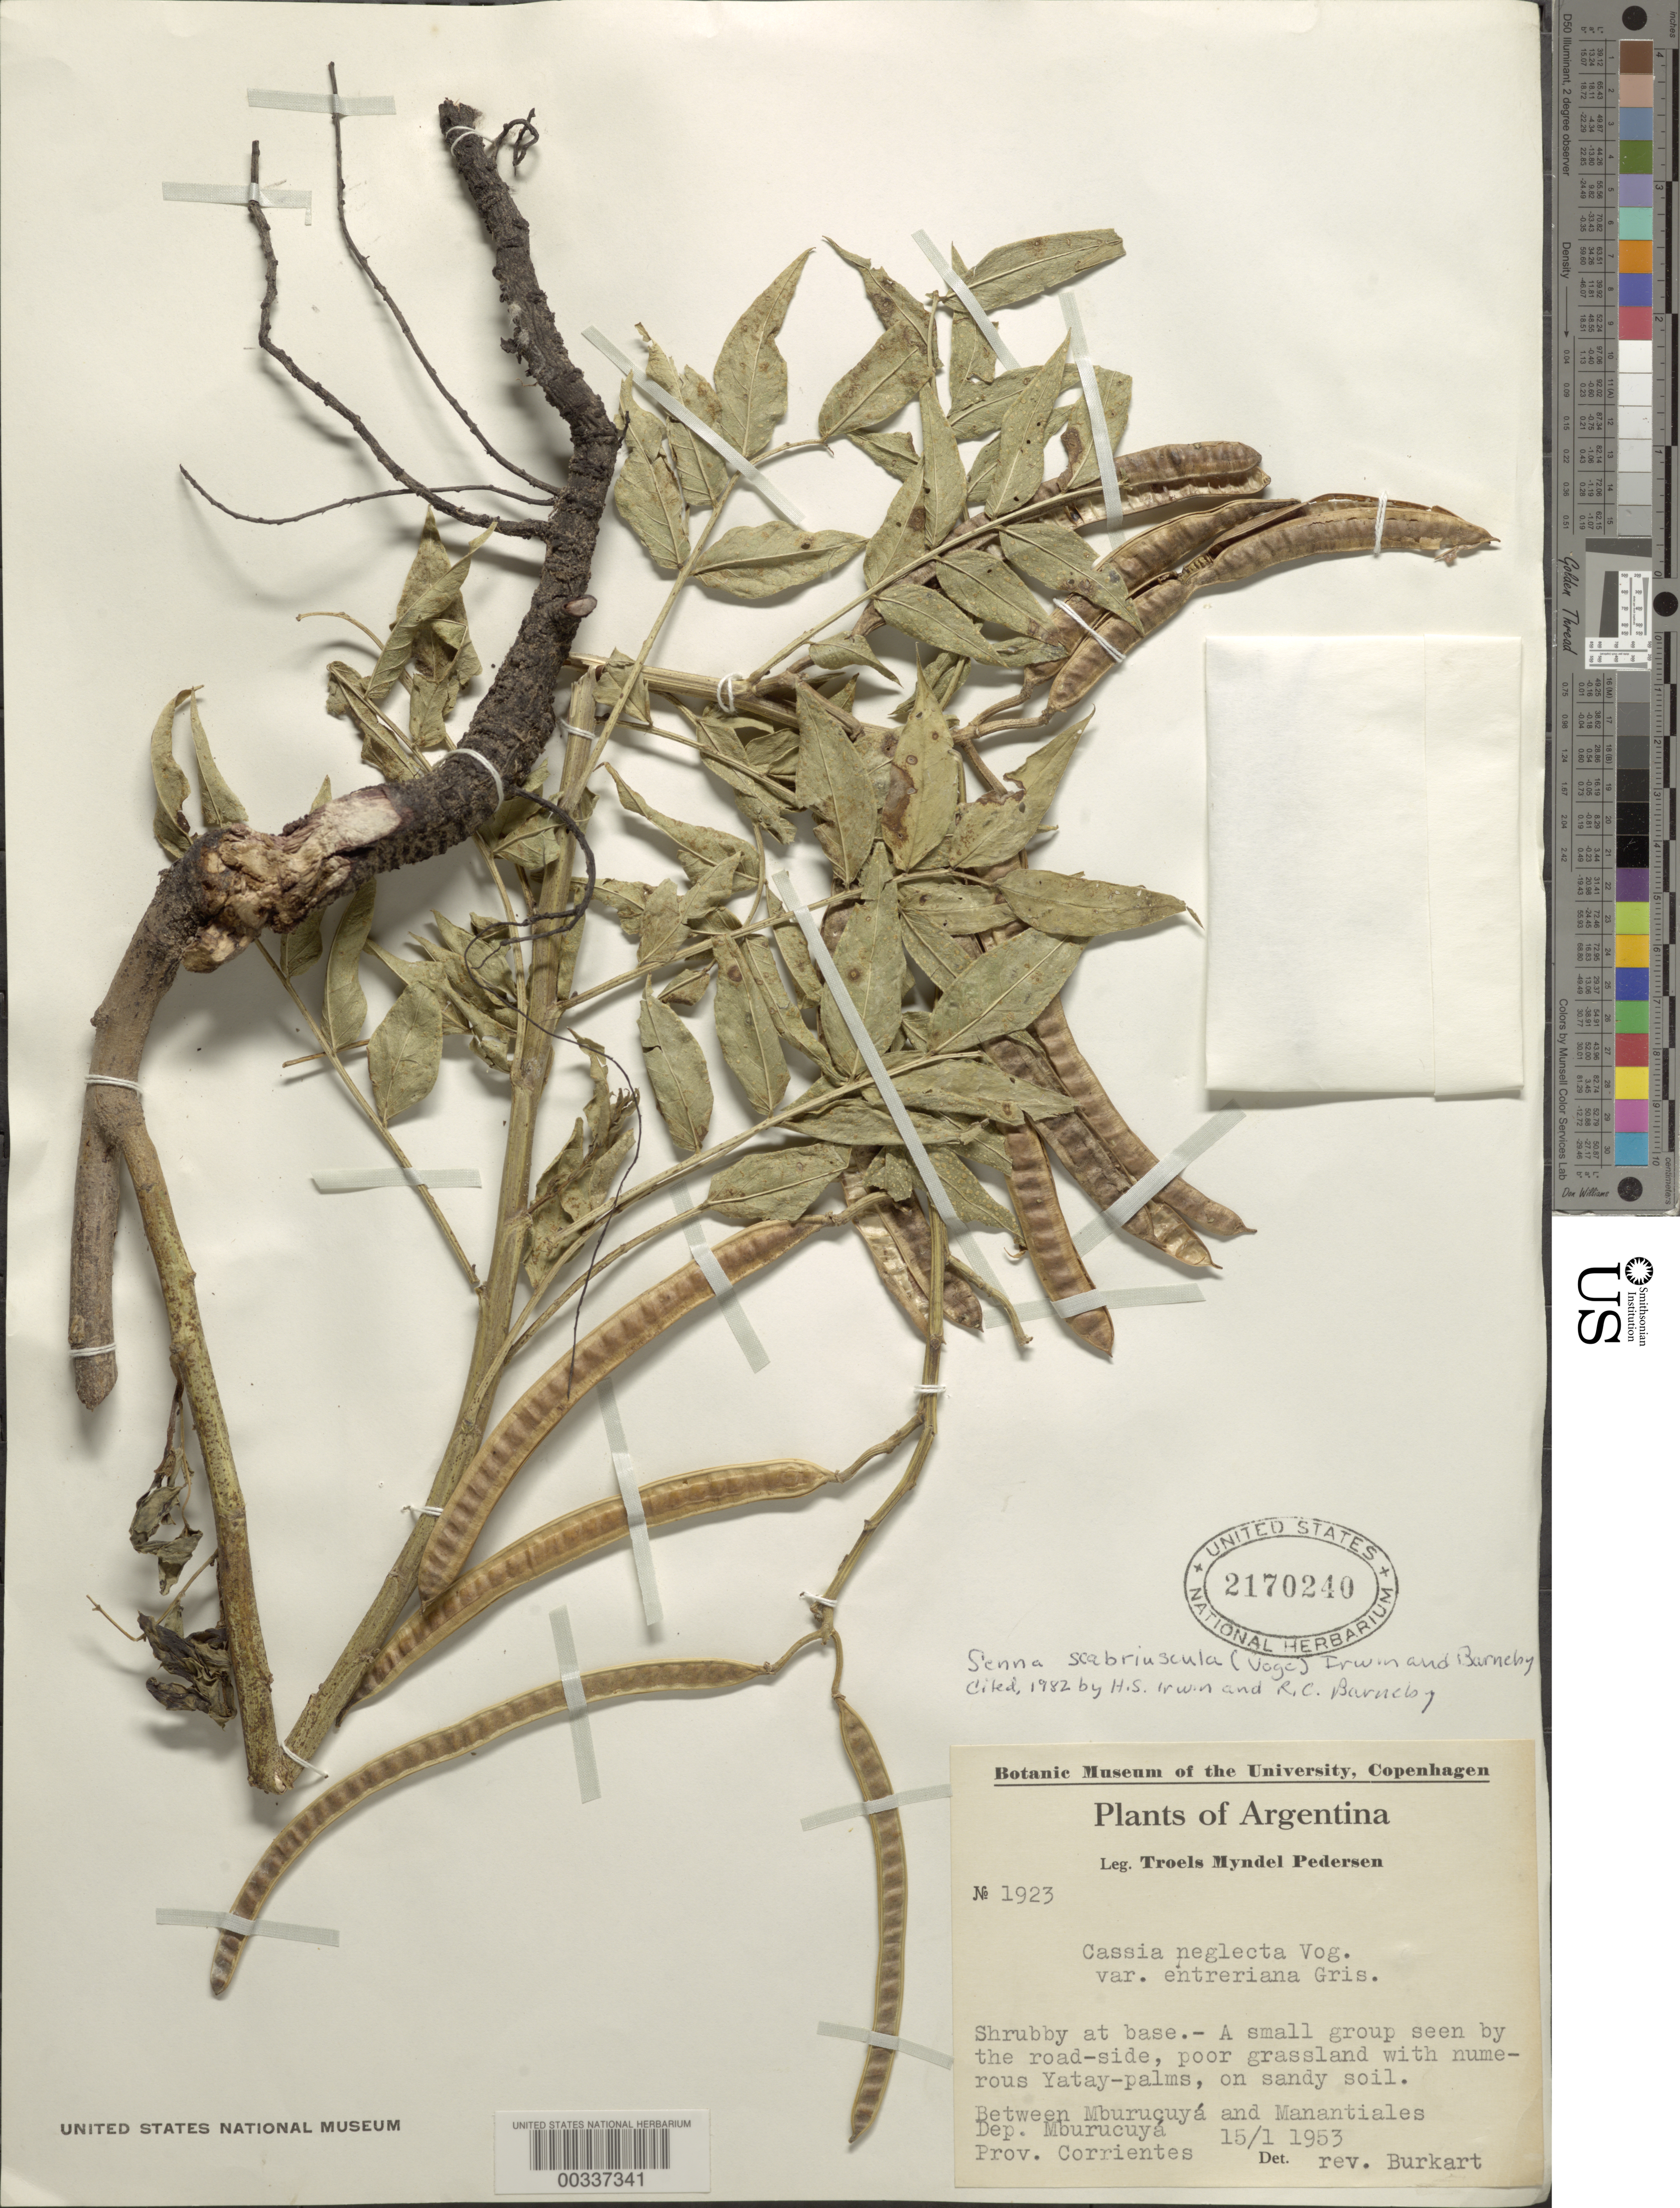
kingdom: Plantae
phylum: Tracheophyta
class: Magnoliopsida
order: Fabales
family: Fabaceae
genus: Senna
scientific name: Senna scabriuscula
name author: (Vogel) H.S. Irwin & Barneby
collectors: T. M. Petersen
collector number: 1923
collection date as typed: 15 Jan 1953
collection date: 1953-01-15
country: Argentina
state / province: Corrientes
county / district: Mburucuyá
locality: Between Mburucuya and Manantiales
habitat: Road side, sandy soil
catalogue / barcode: US 2170240